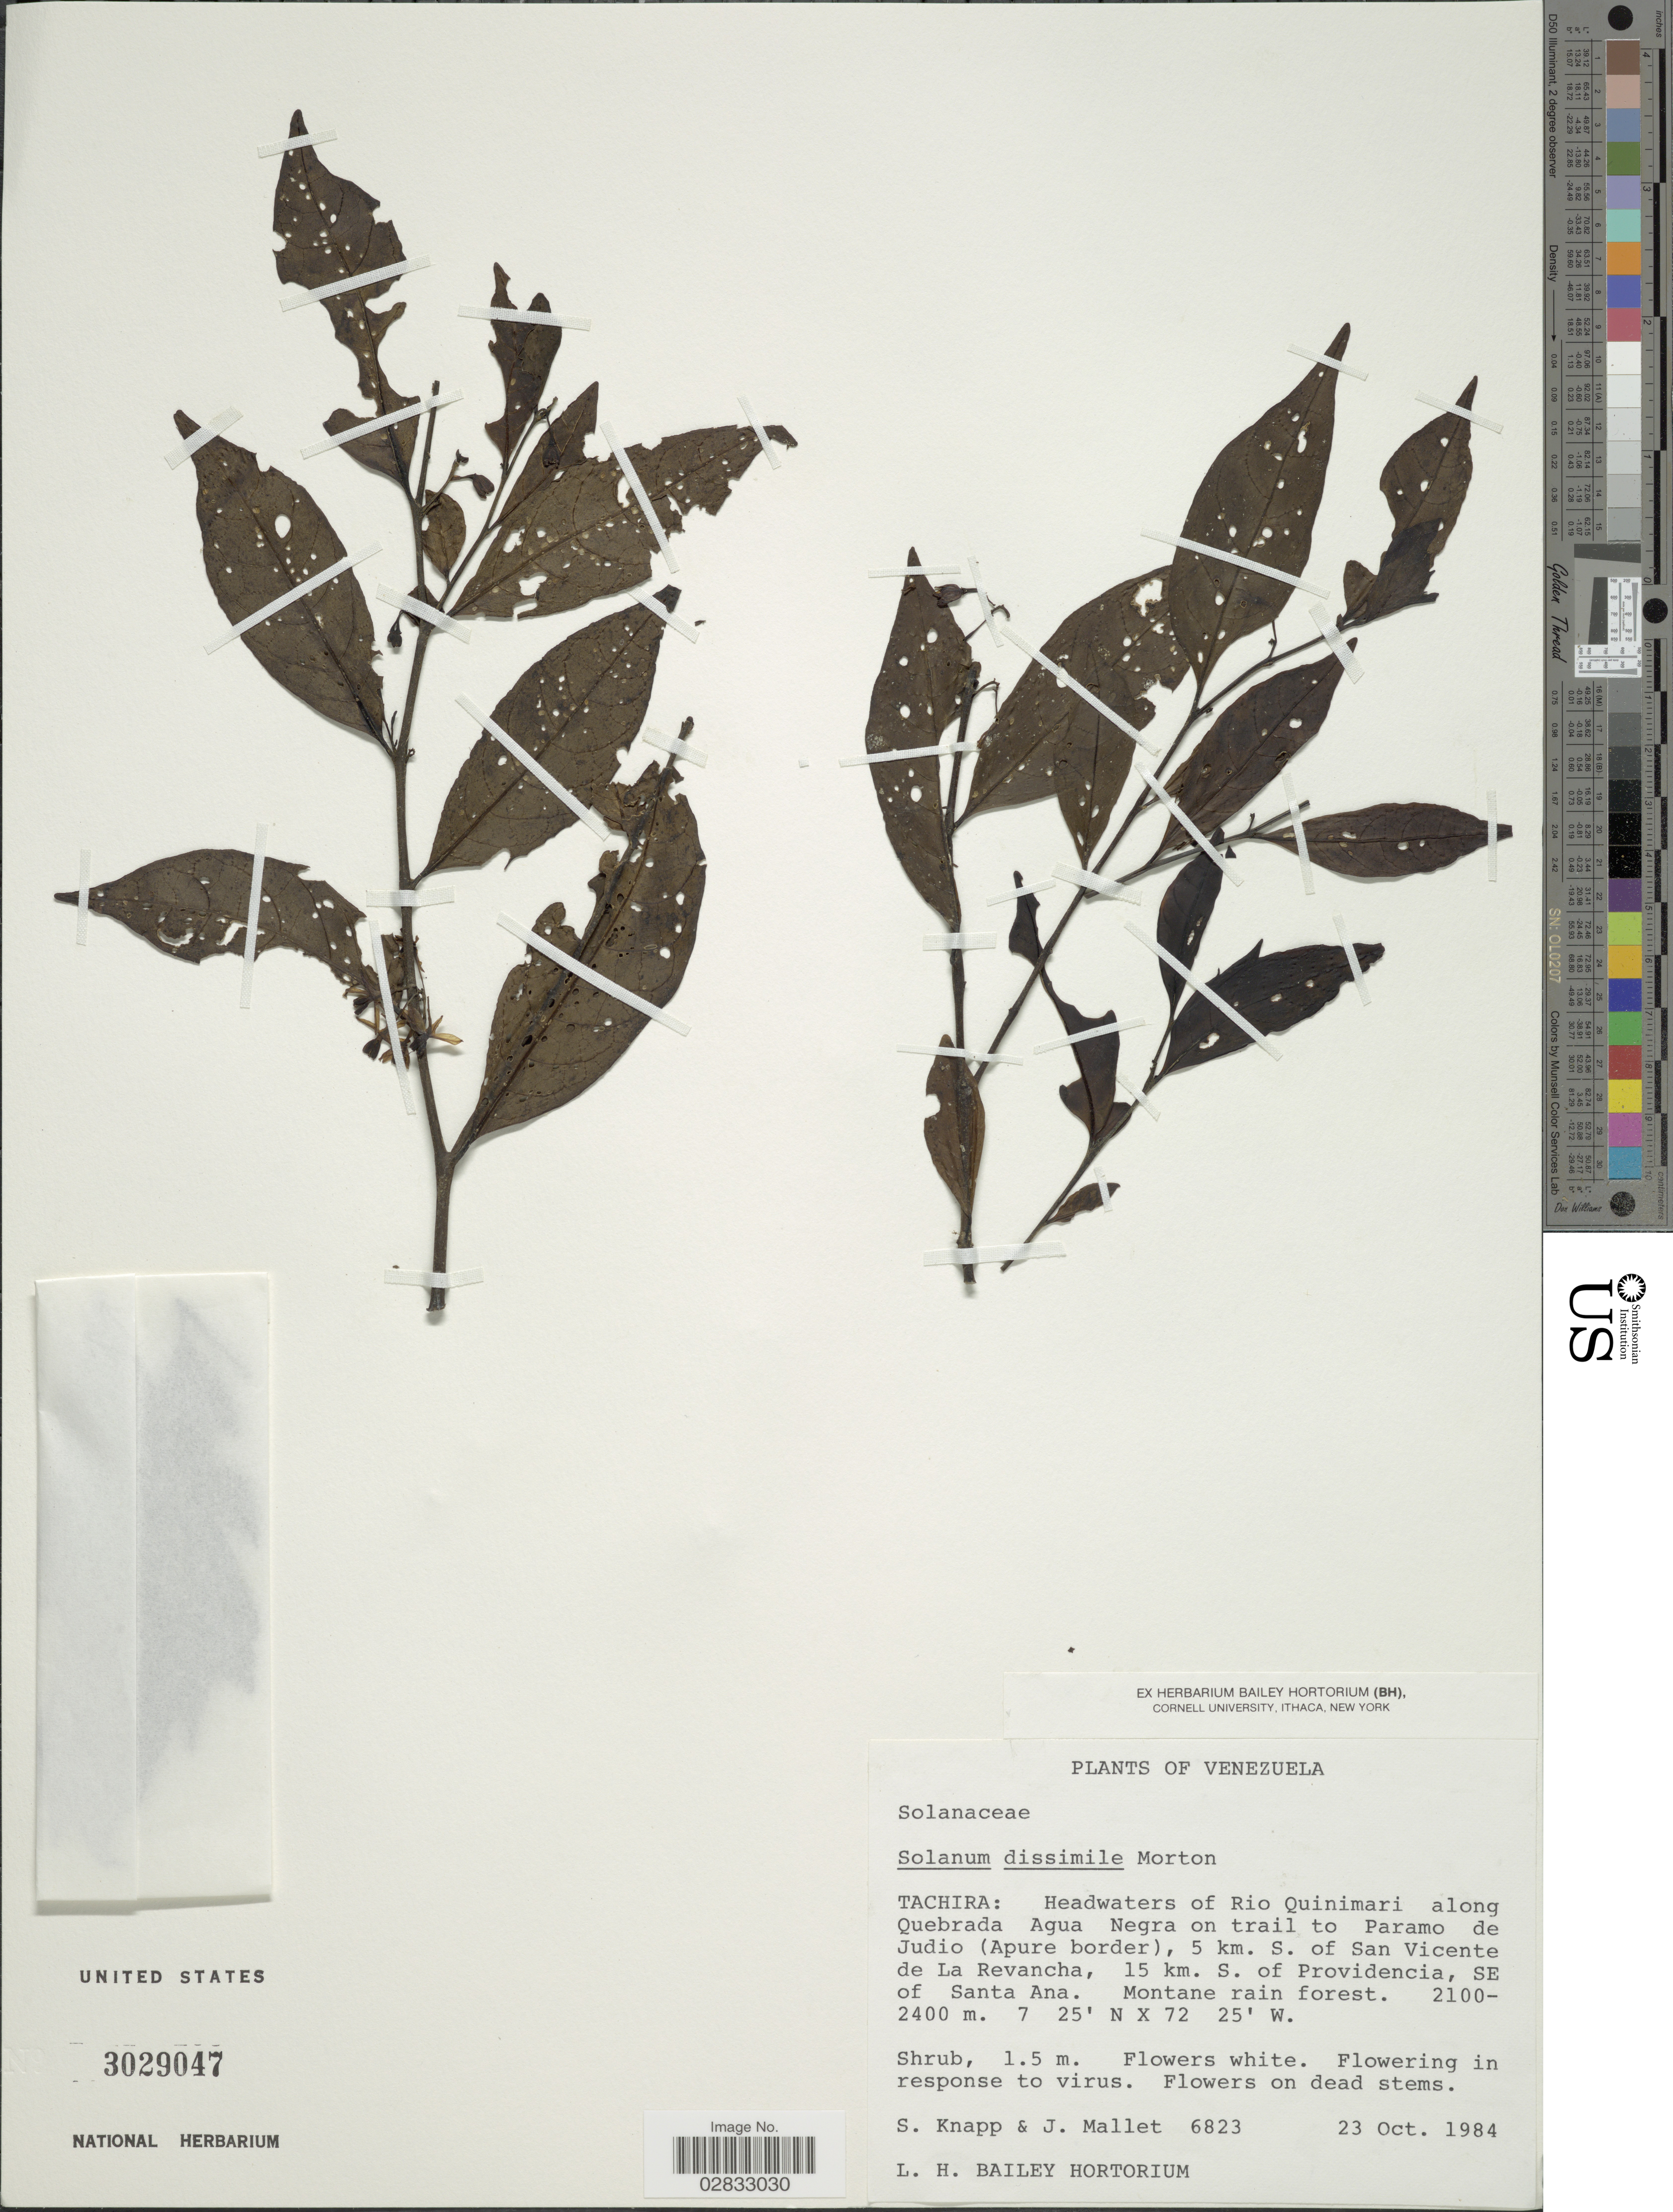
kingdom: Plantae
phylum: Tracheophyta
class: Magnoliopsida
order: Solanales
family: Solanaceae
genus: Solanum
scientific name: Solanum dissimile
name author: C.V. Morton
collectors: S. Knapp & J. Mallet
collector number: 6823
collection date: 1984-10-23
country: Venezuela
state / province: Tachira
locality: Headwaters of Rio Quinimari along Quebrada Agua Negra on trail to Paramo de Judio (Apure border), 5 km. S. of San Vicente de La Revancha, 15 km. S. of Providencia, SE of Santa Ana.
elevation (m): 2100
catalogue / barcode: US 3029047